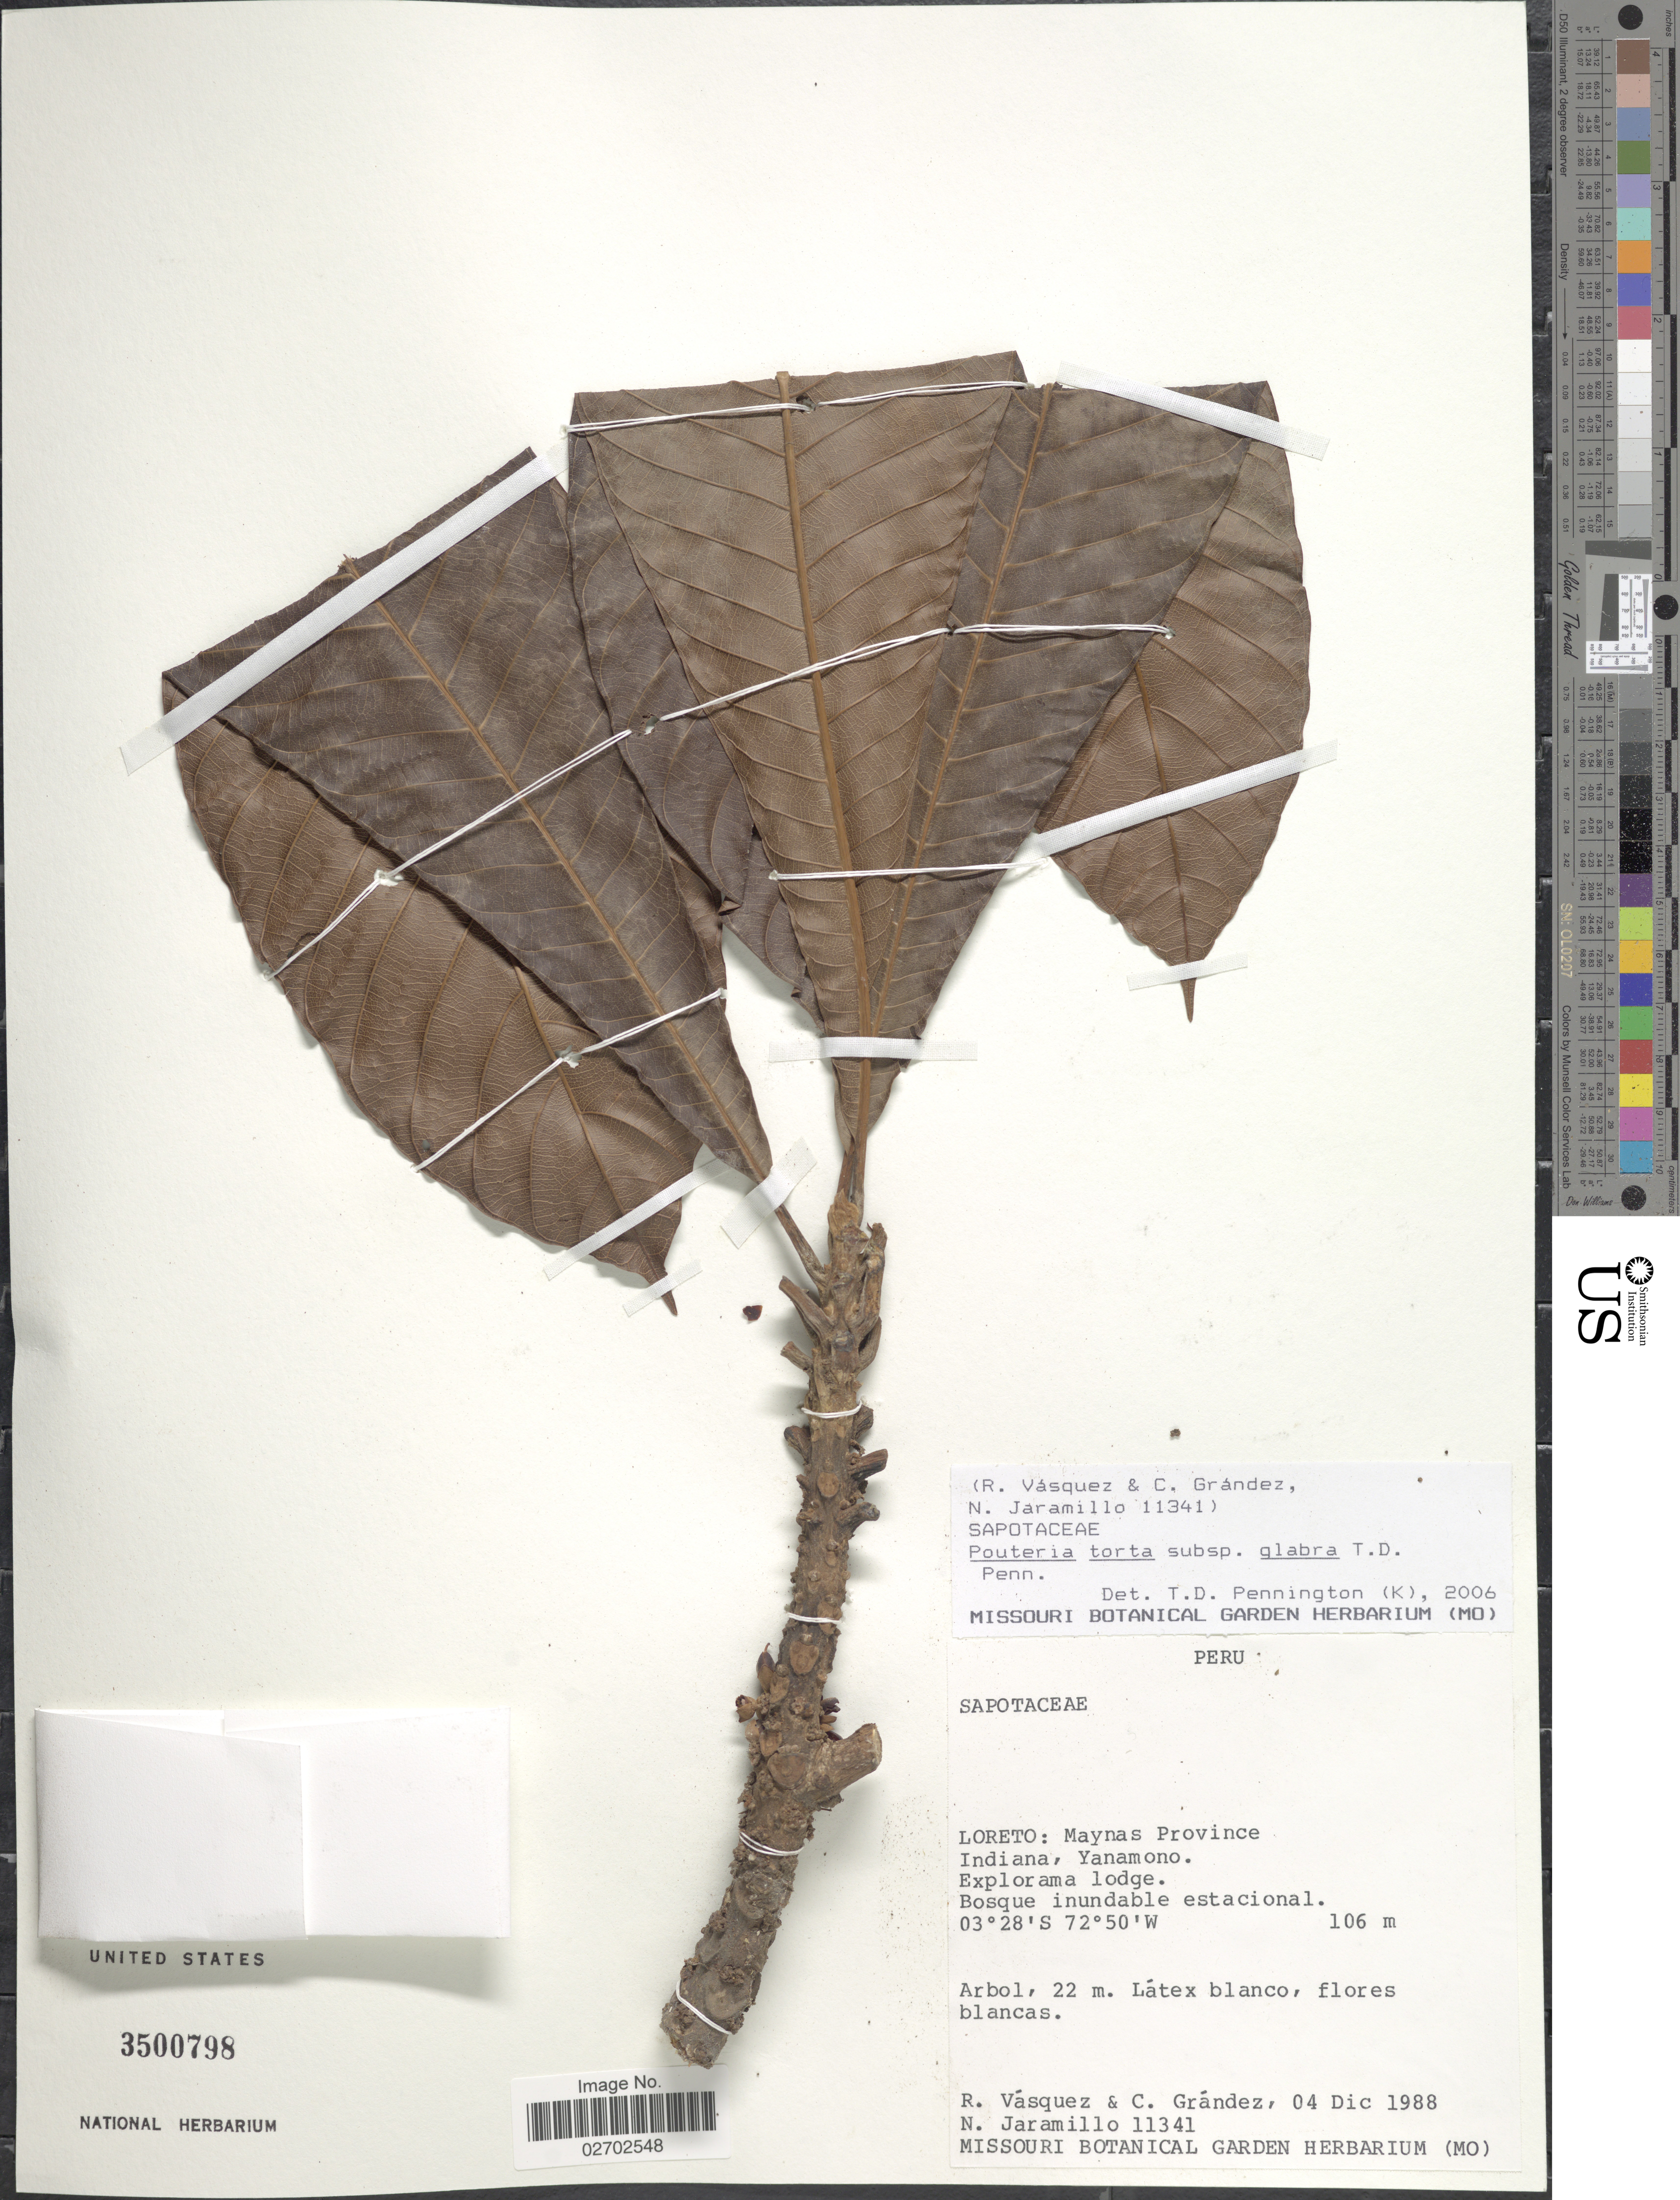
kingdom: Plantae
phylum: Tracheophyta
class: Magnoliopsida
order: Ericales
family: Sapotaceae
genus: Pouteria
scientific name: Pouteria torta subsp. glabra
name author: T.D. Penn.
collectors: R. Vásquez, C. Grández & N. Jaramillo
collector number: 11341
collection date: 1988-12-04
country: Peru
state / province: Loreto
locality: Maynas Province. Indiana, Yanamono. Explorama lodge.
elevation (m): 106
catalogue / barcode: US 3500798